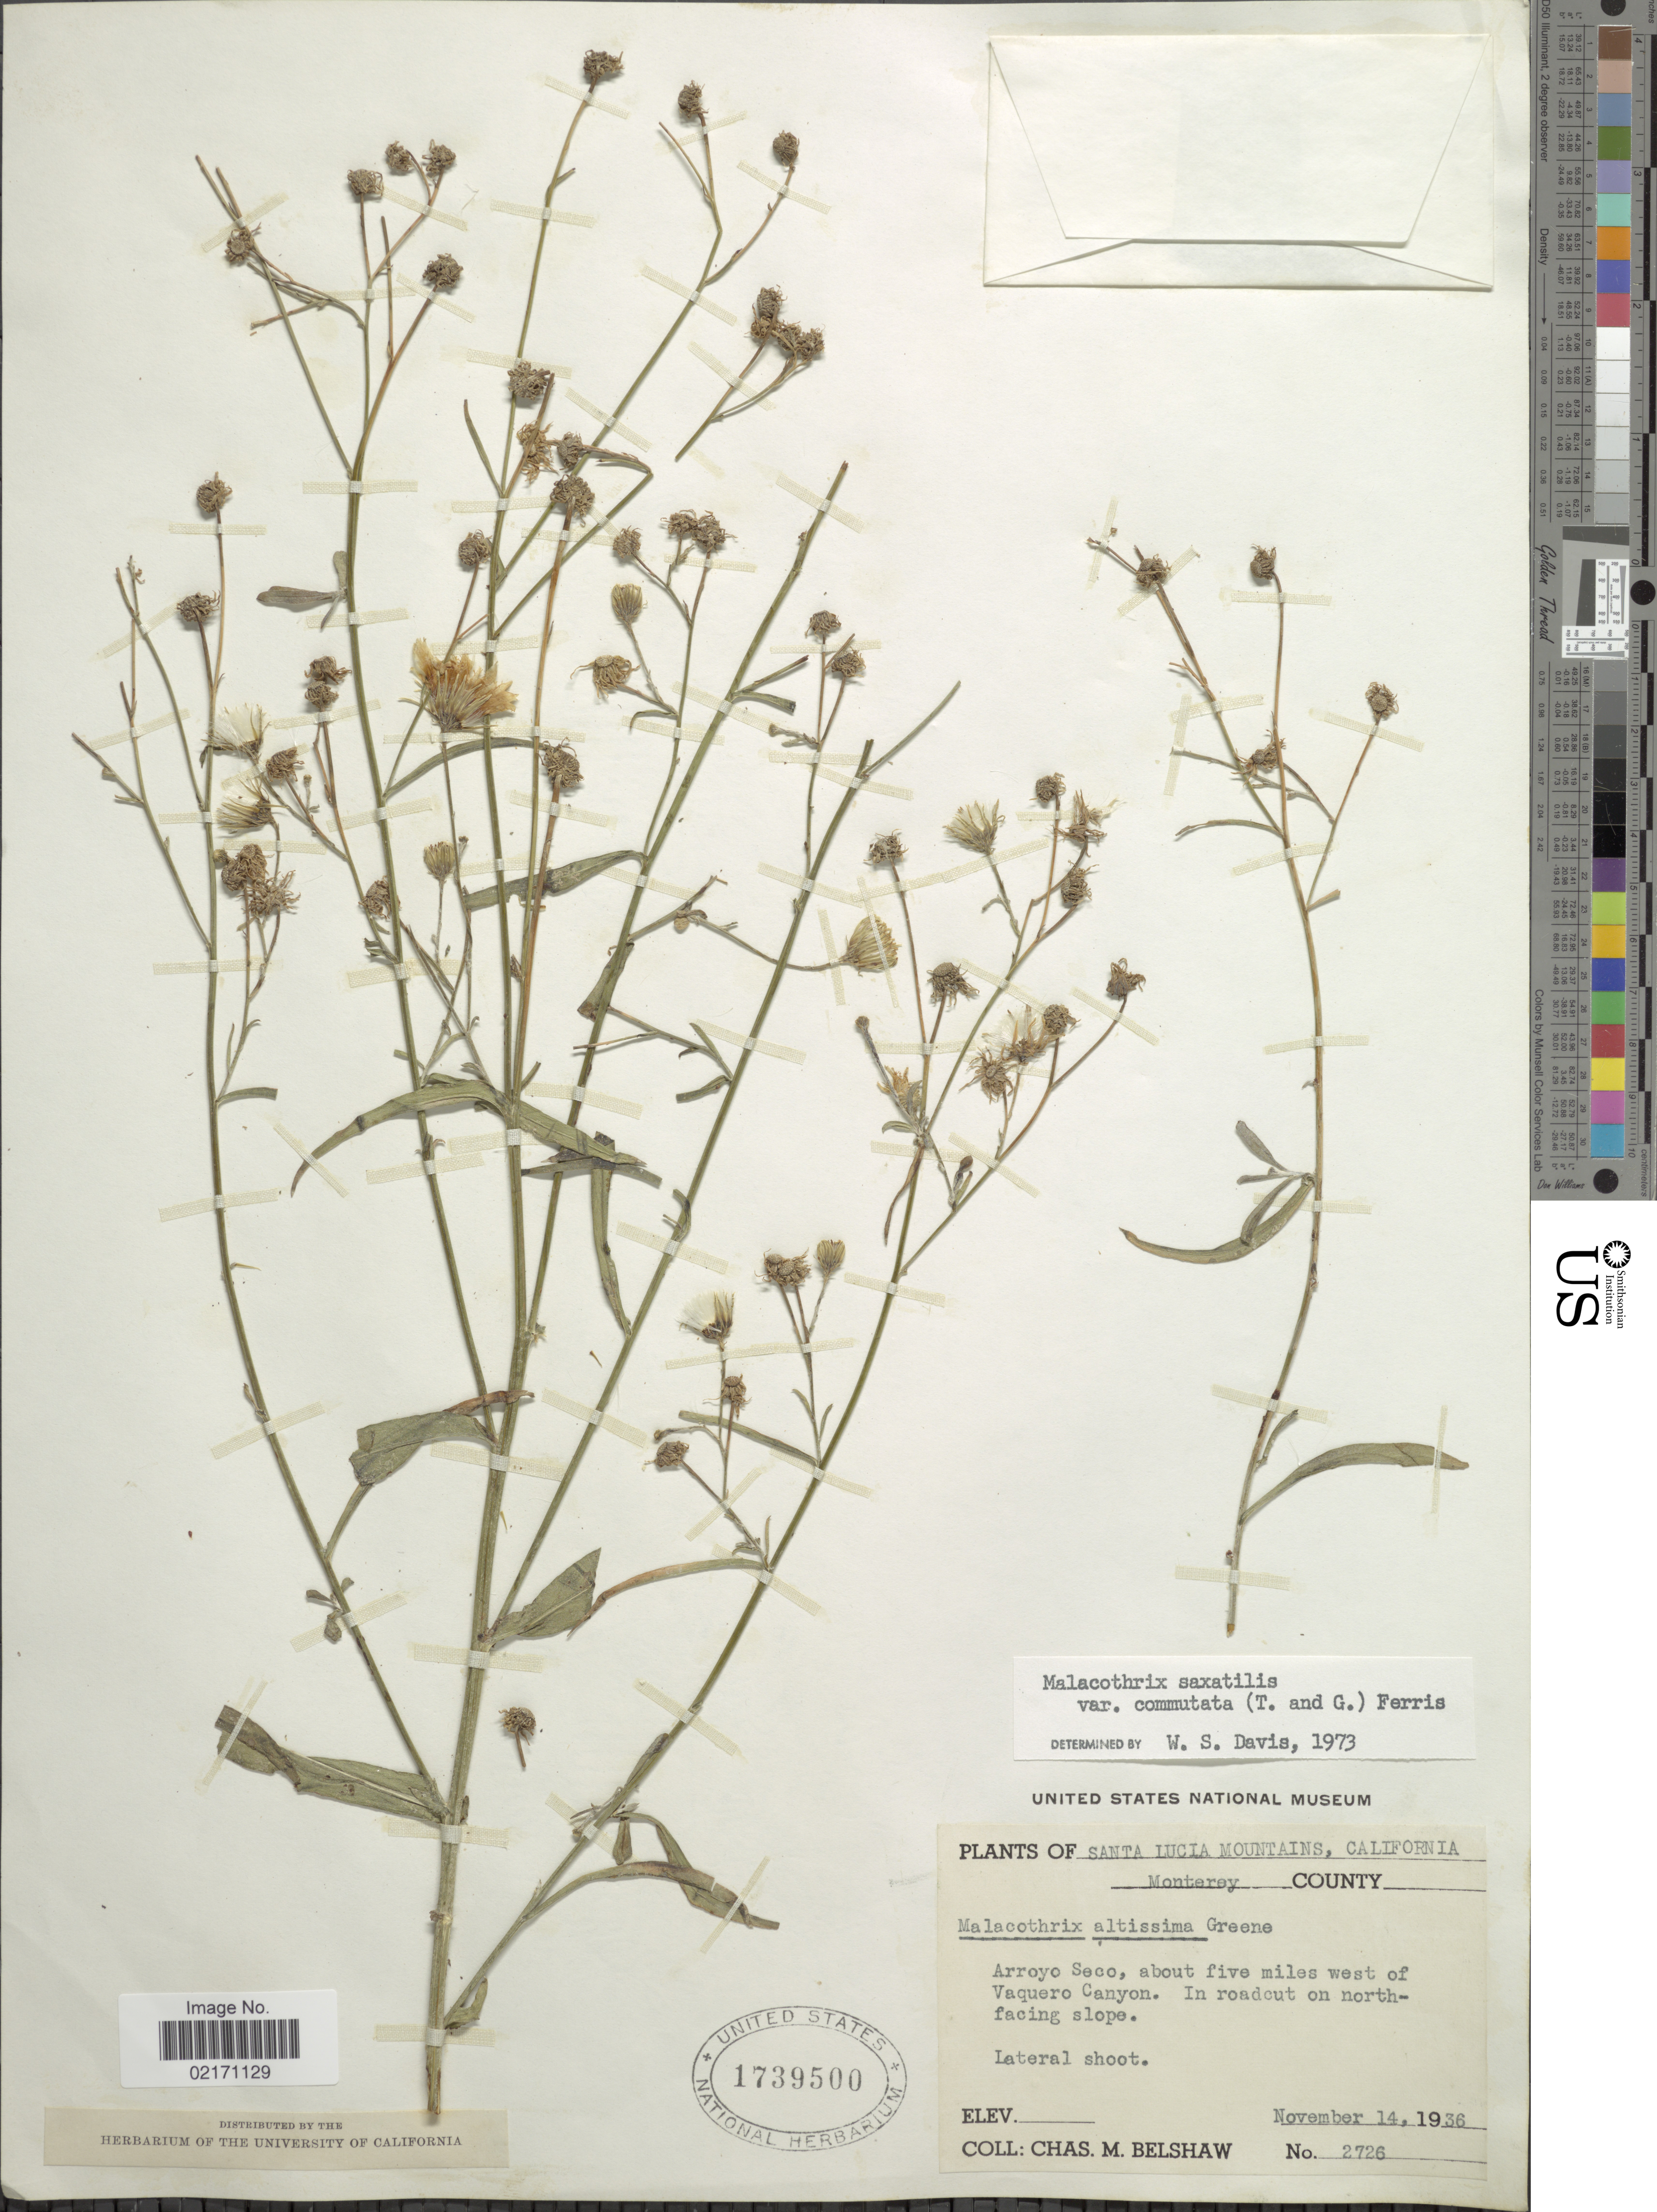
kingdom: Plantae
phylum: Tracheophyta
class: Magnoliopsida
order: Asterales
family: Asteraceae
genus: Malacothrix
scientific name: Malacothrix saxatilis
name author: Torr. & A. Gray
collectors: C. Shaw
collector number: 2726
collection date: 1936-11-14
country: United States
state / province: California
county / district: Monterey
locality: Santa Lucia Mountains, Monterey County, Arroyo Seco, about five miles west of Vaquero Canyon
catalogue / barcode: US 1739500